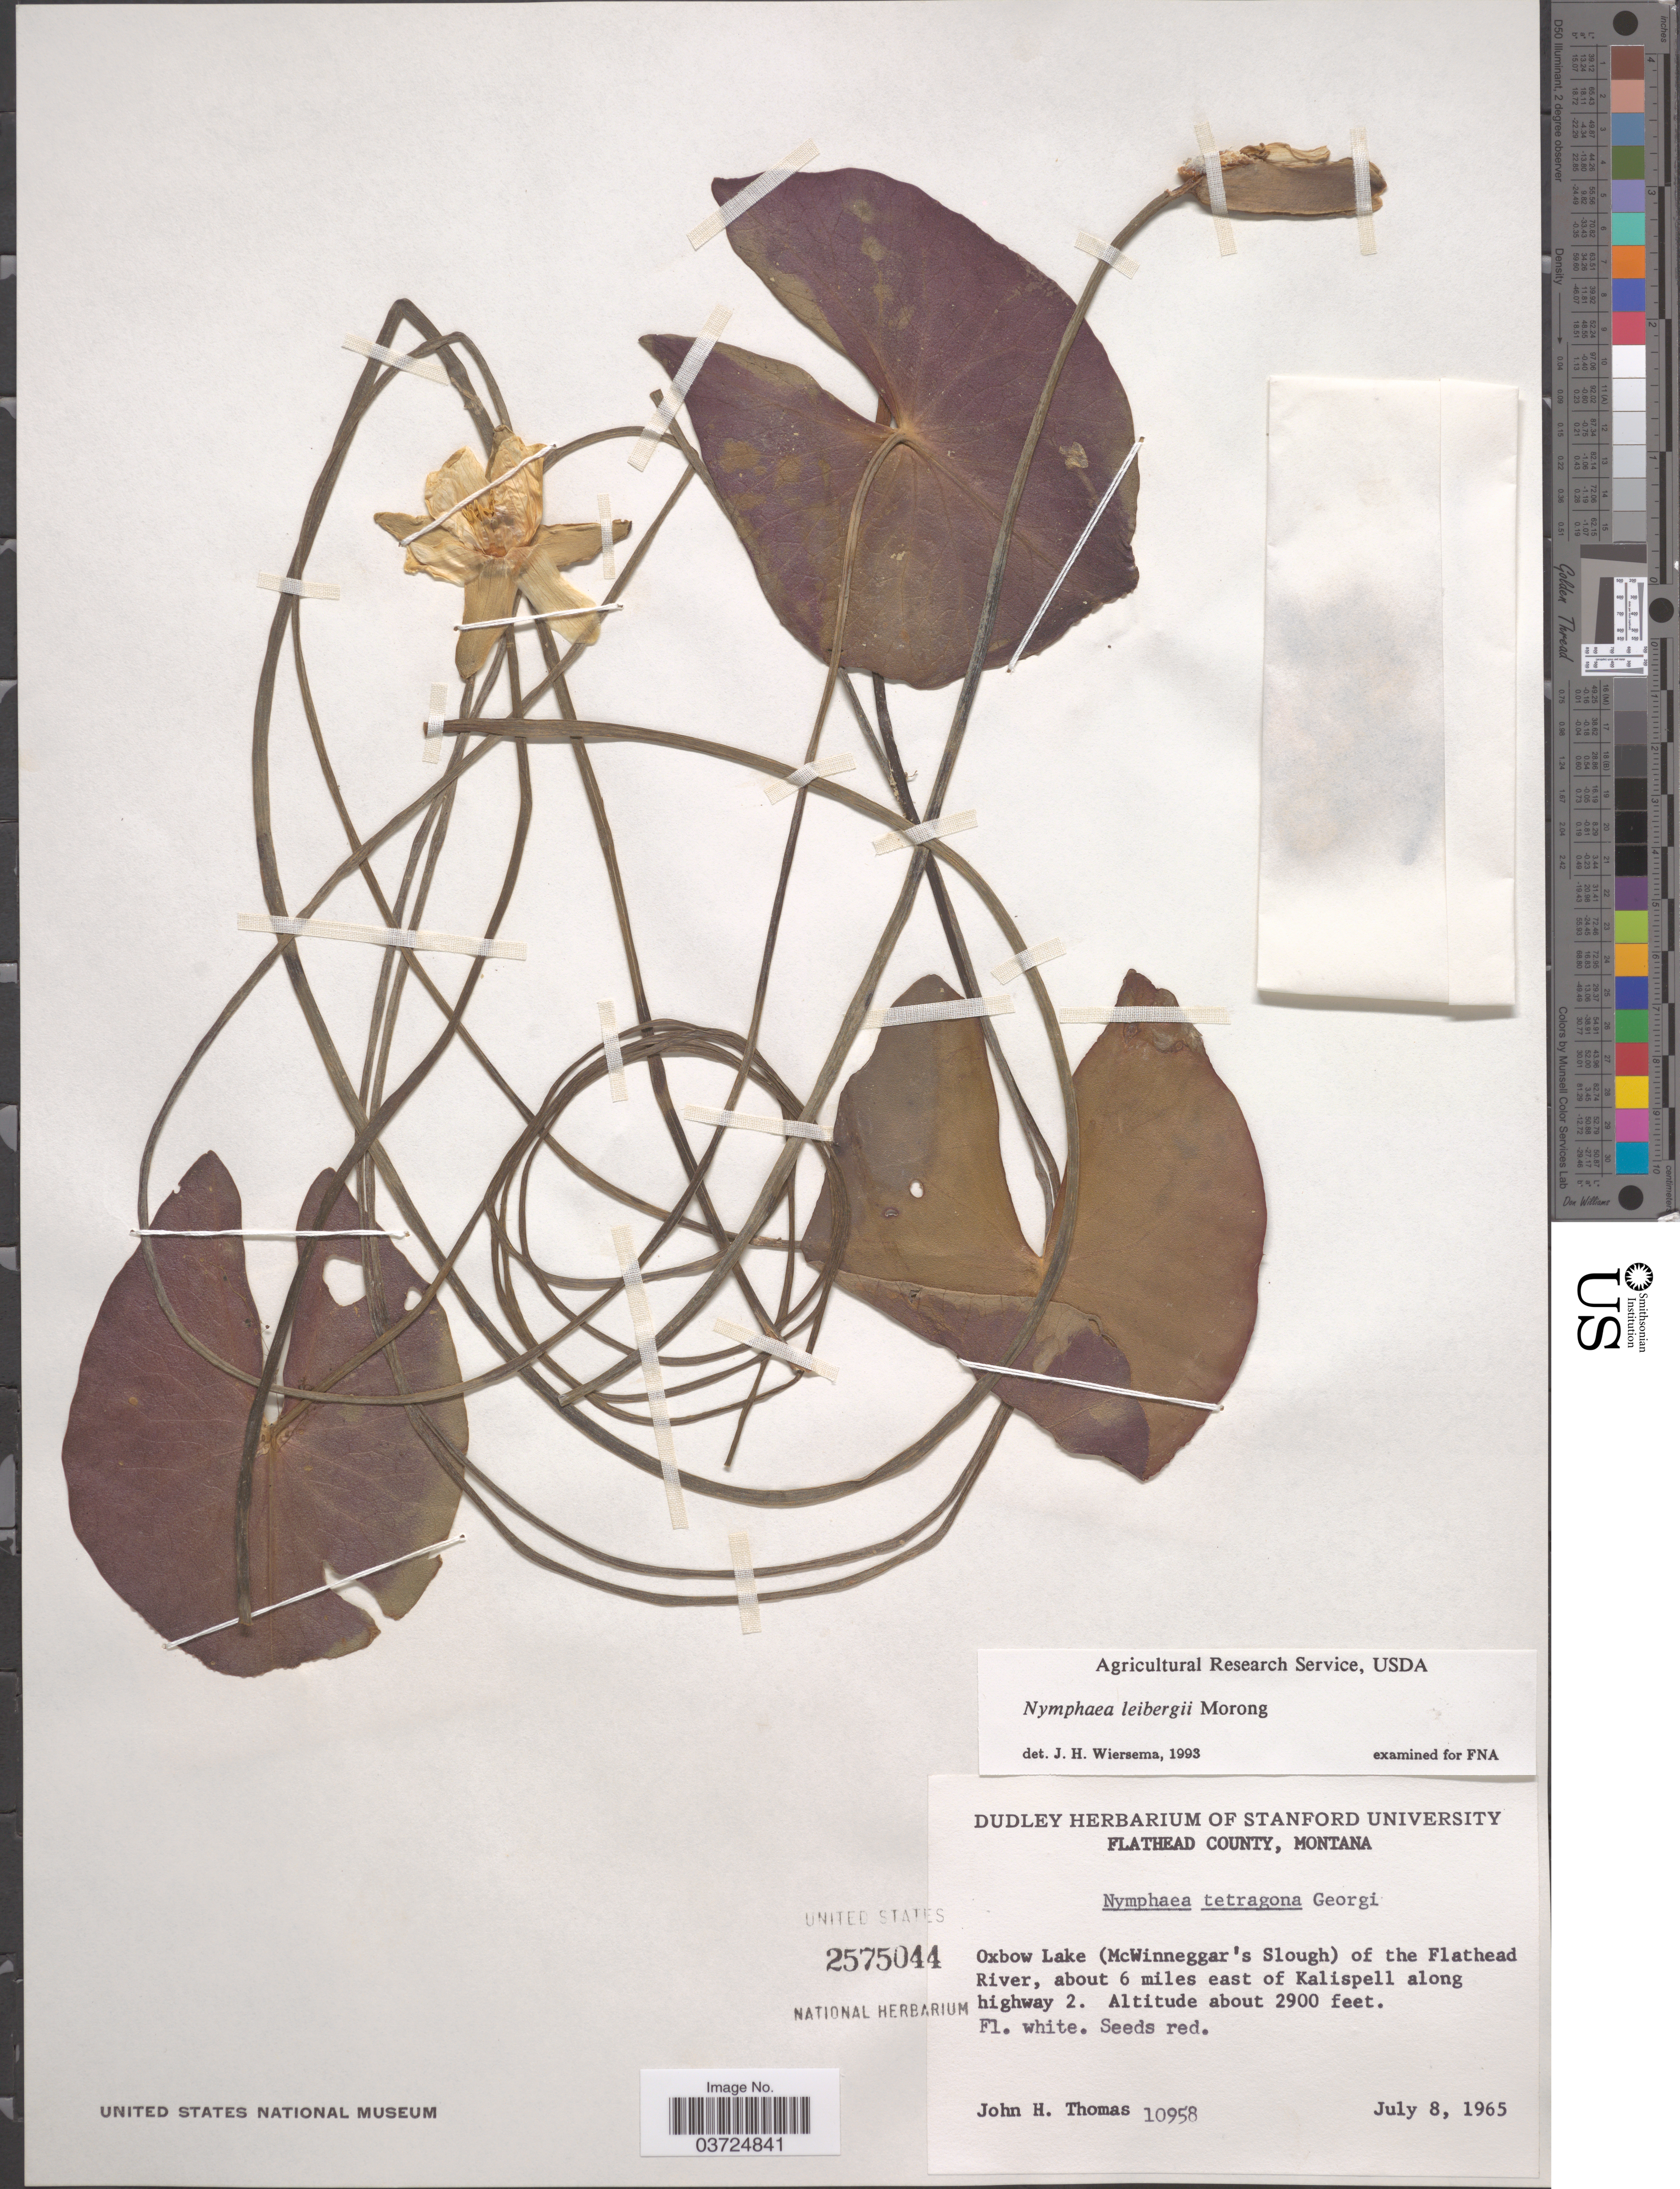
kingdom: Plantae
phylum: Tracheophyta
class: Magnoliopsida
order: Nymphaeales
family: Nymphaeaceae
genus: Nymphaea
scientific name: Nymphaea leibergii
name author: Morong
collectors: J. H. Thomas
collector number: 10958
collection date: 1965-07-08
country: United States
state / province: Montana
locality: Flathead County. Oxbow Lake (McWinneggar's Slough) of the Flathead River, about 6 miles east of Kalispell along highway 2.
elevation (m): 884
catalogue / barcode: US 2575044